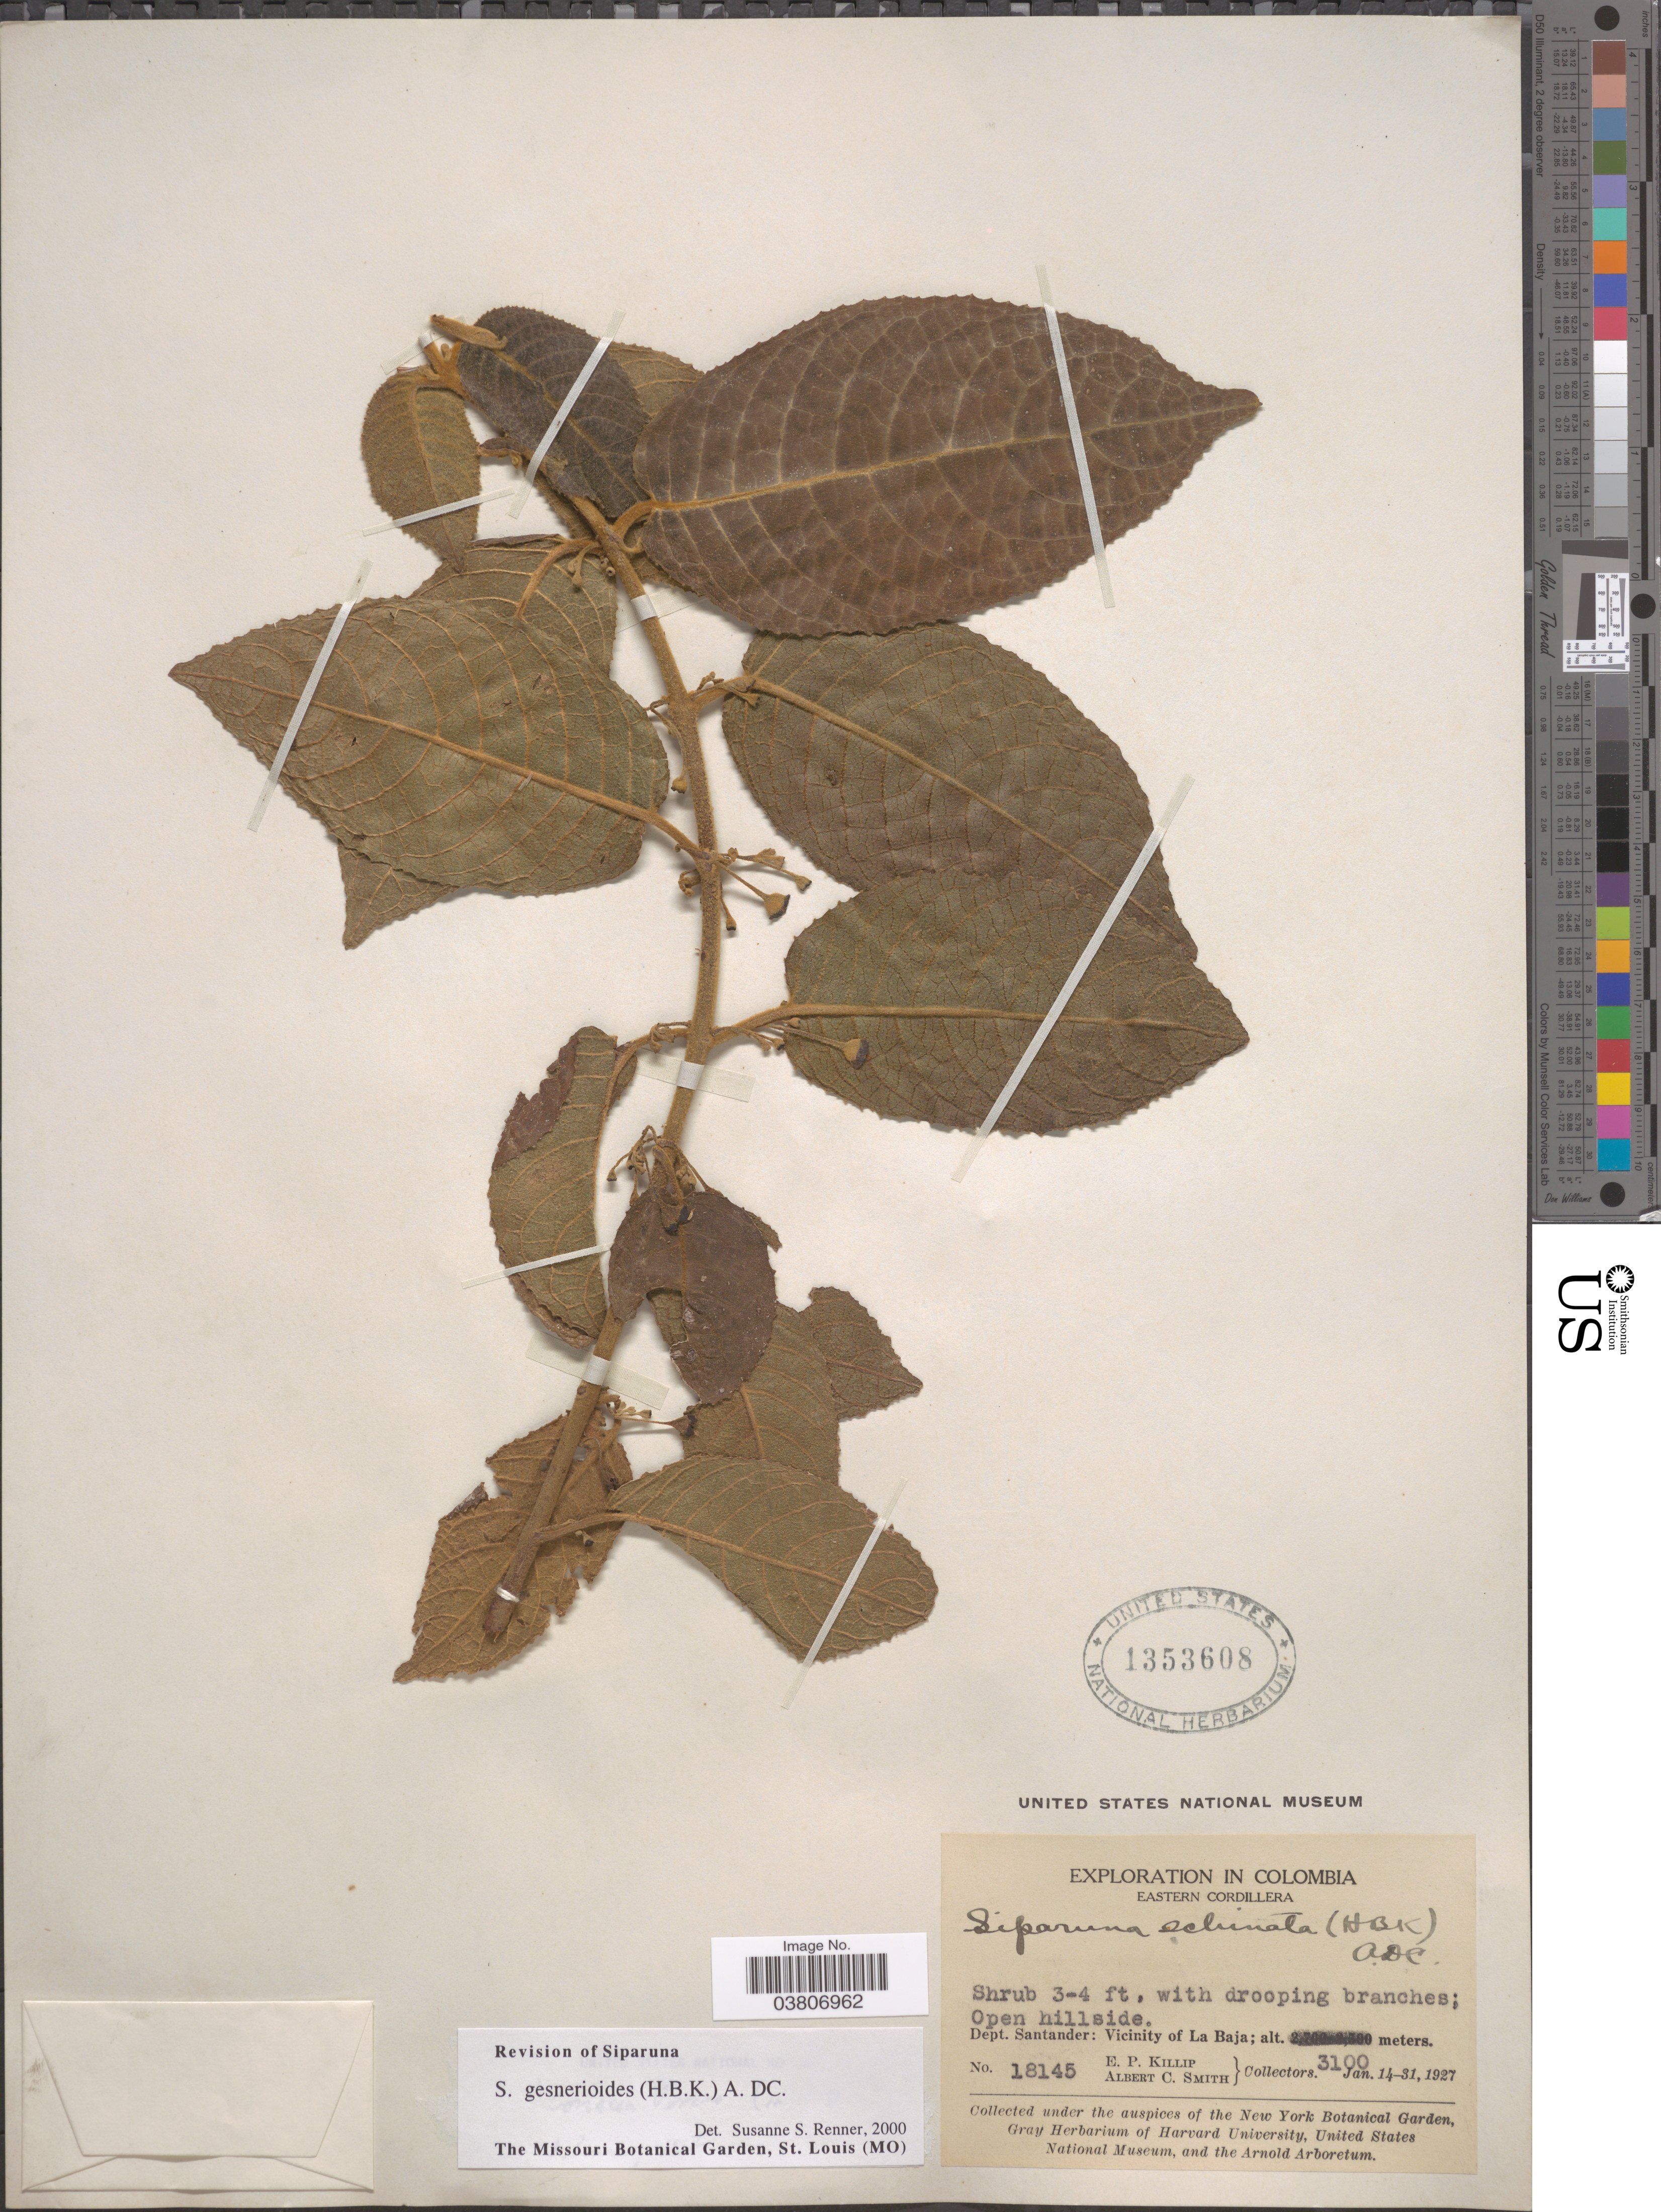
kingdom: Plantae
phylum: Tracheophyta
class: Magnoliopsida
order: Laurales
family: Siparunaceae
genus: Siparuna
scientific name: Siparuna gesnerioides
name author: (Kunth) A. DC.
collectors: E. P. Killip & A. C. Smith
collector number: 18145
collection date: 1927-01-14/1927-01-31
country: Colombia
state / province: Santander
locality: Eastern Cordillera. Dept. Santander: Vicinity of La Baja.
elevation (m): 3100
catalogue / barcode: US 1353608